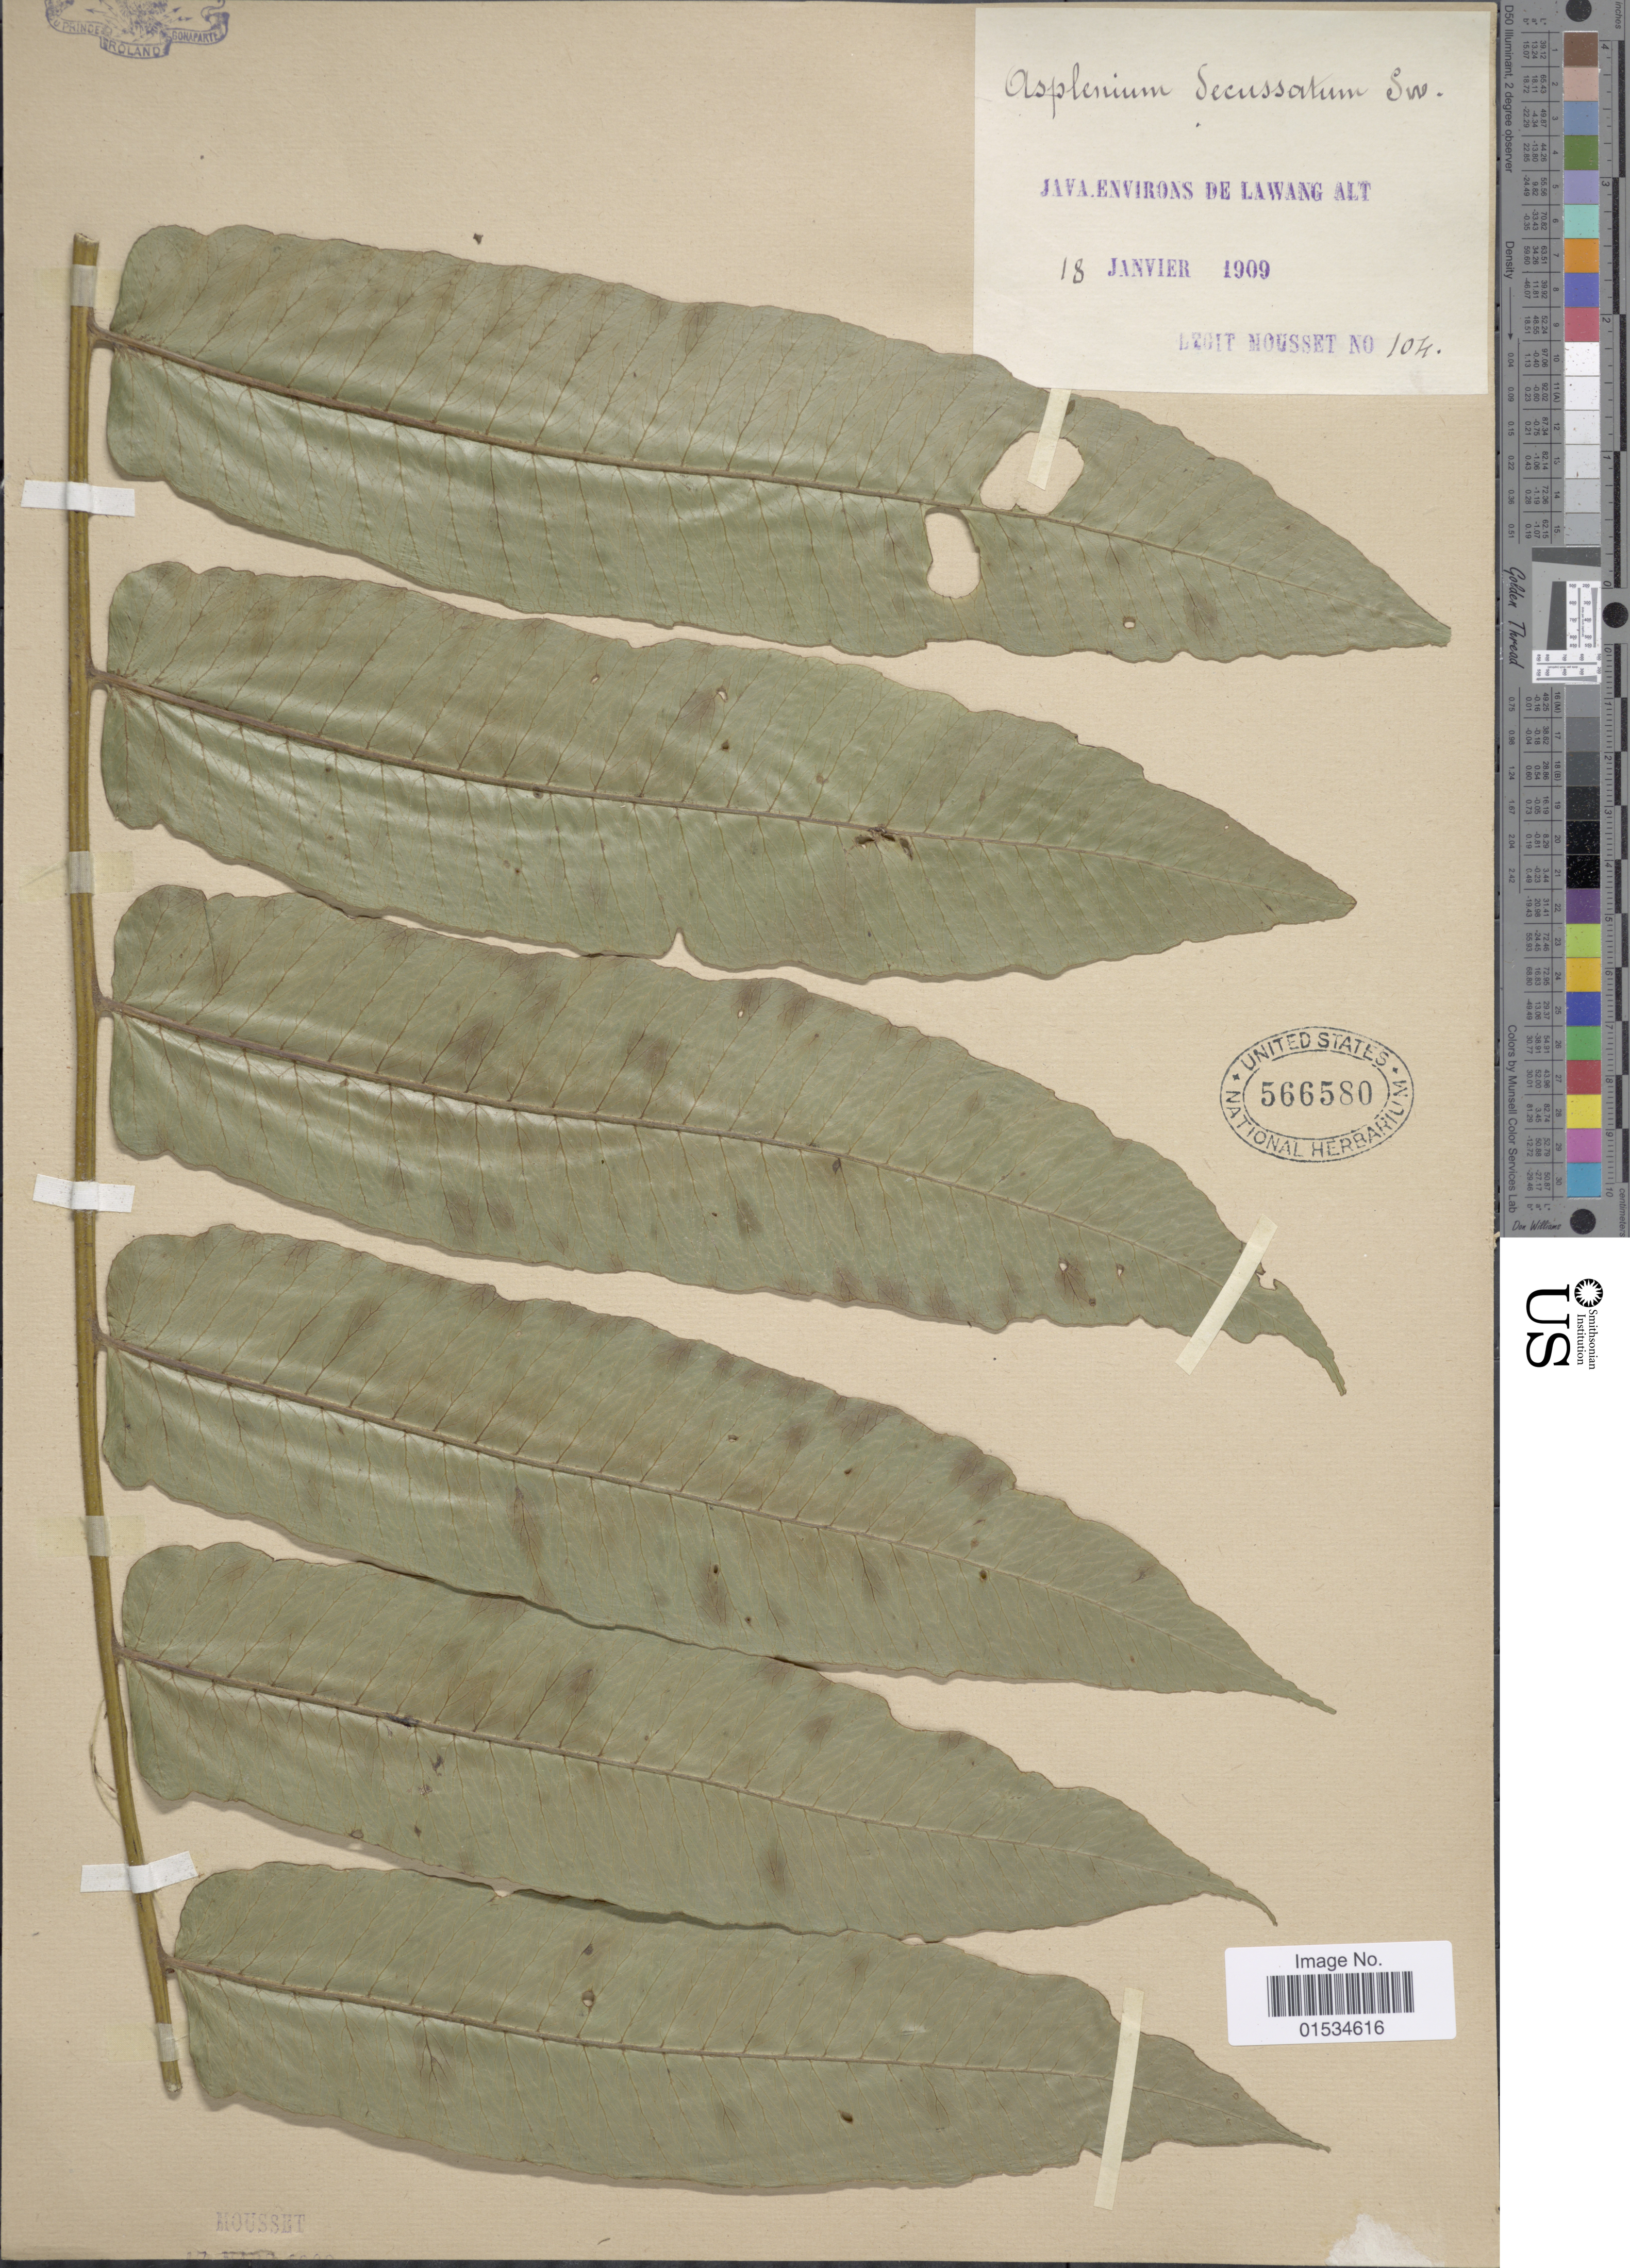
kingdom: Plantae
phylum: Tracheophyta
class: Polypodiopsida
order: Polypodiales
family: Athyriaceae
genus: Diplazium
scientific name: Diplazium accendens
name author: Blume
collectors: Mousset, --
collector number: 104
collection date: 1909-01-18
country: Indonesia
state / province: Java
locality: De Lawang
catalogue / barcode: US 566580